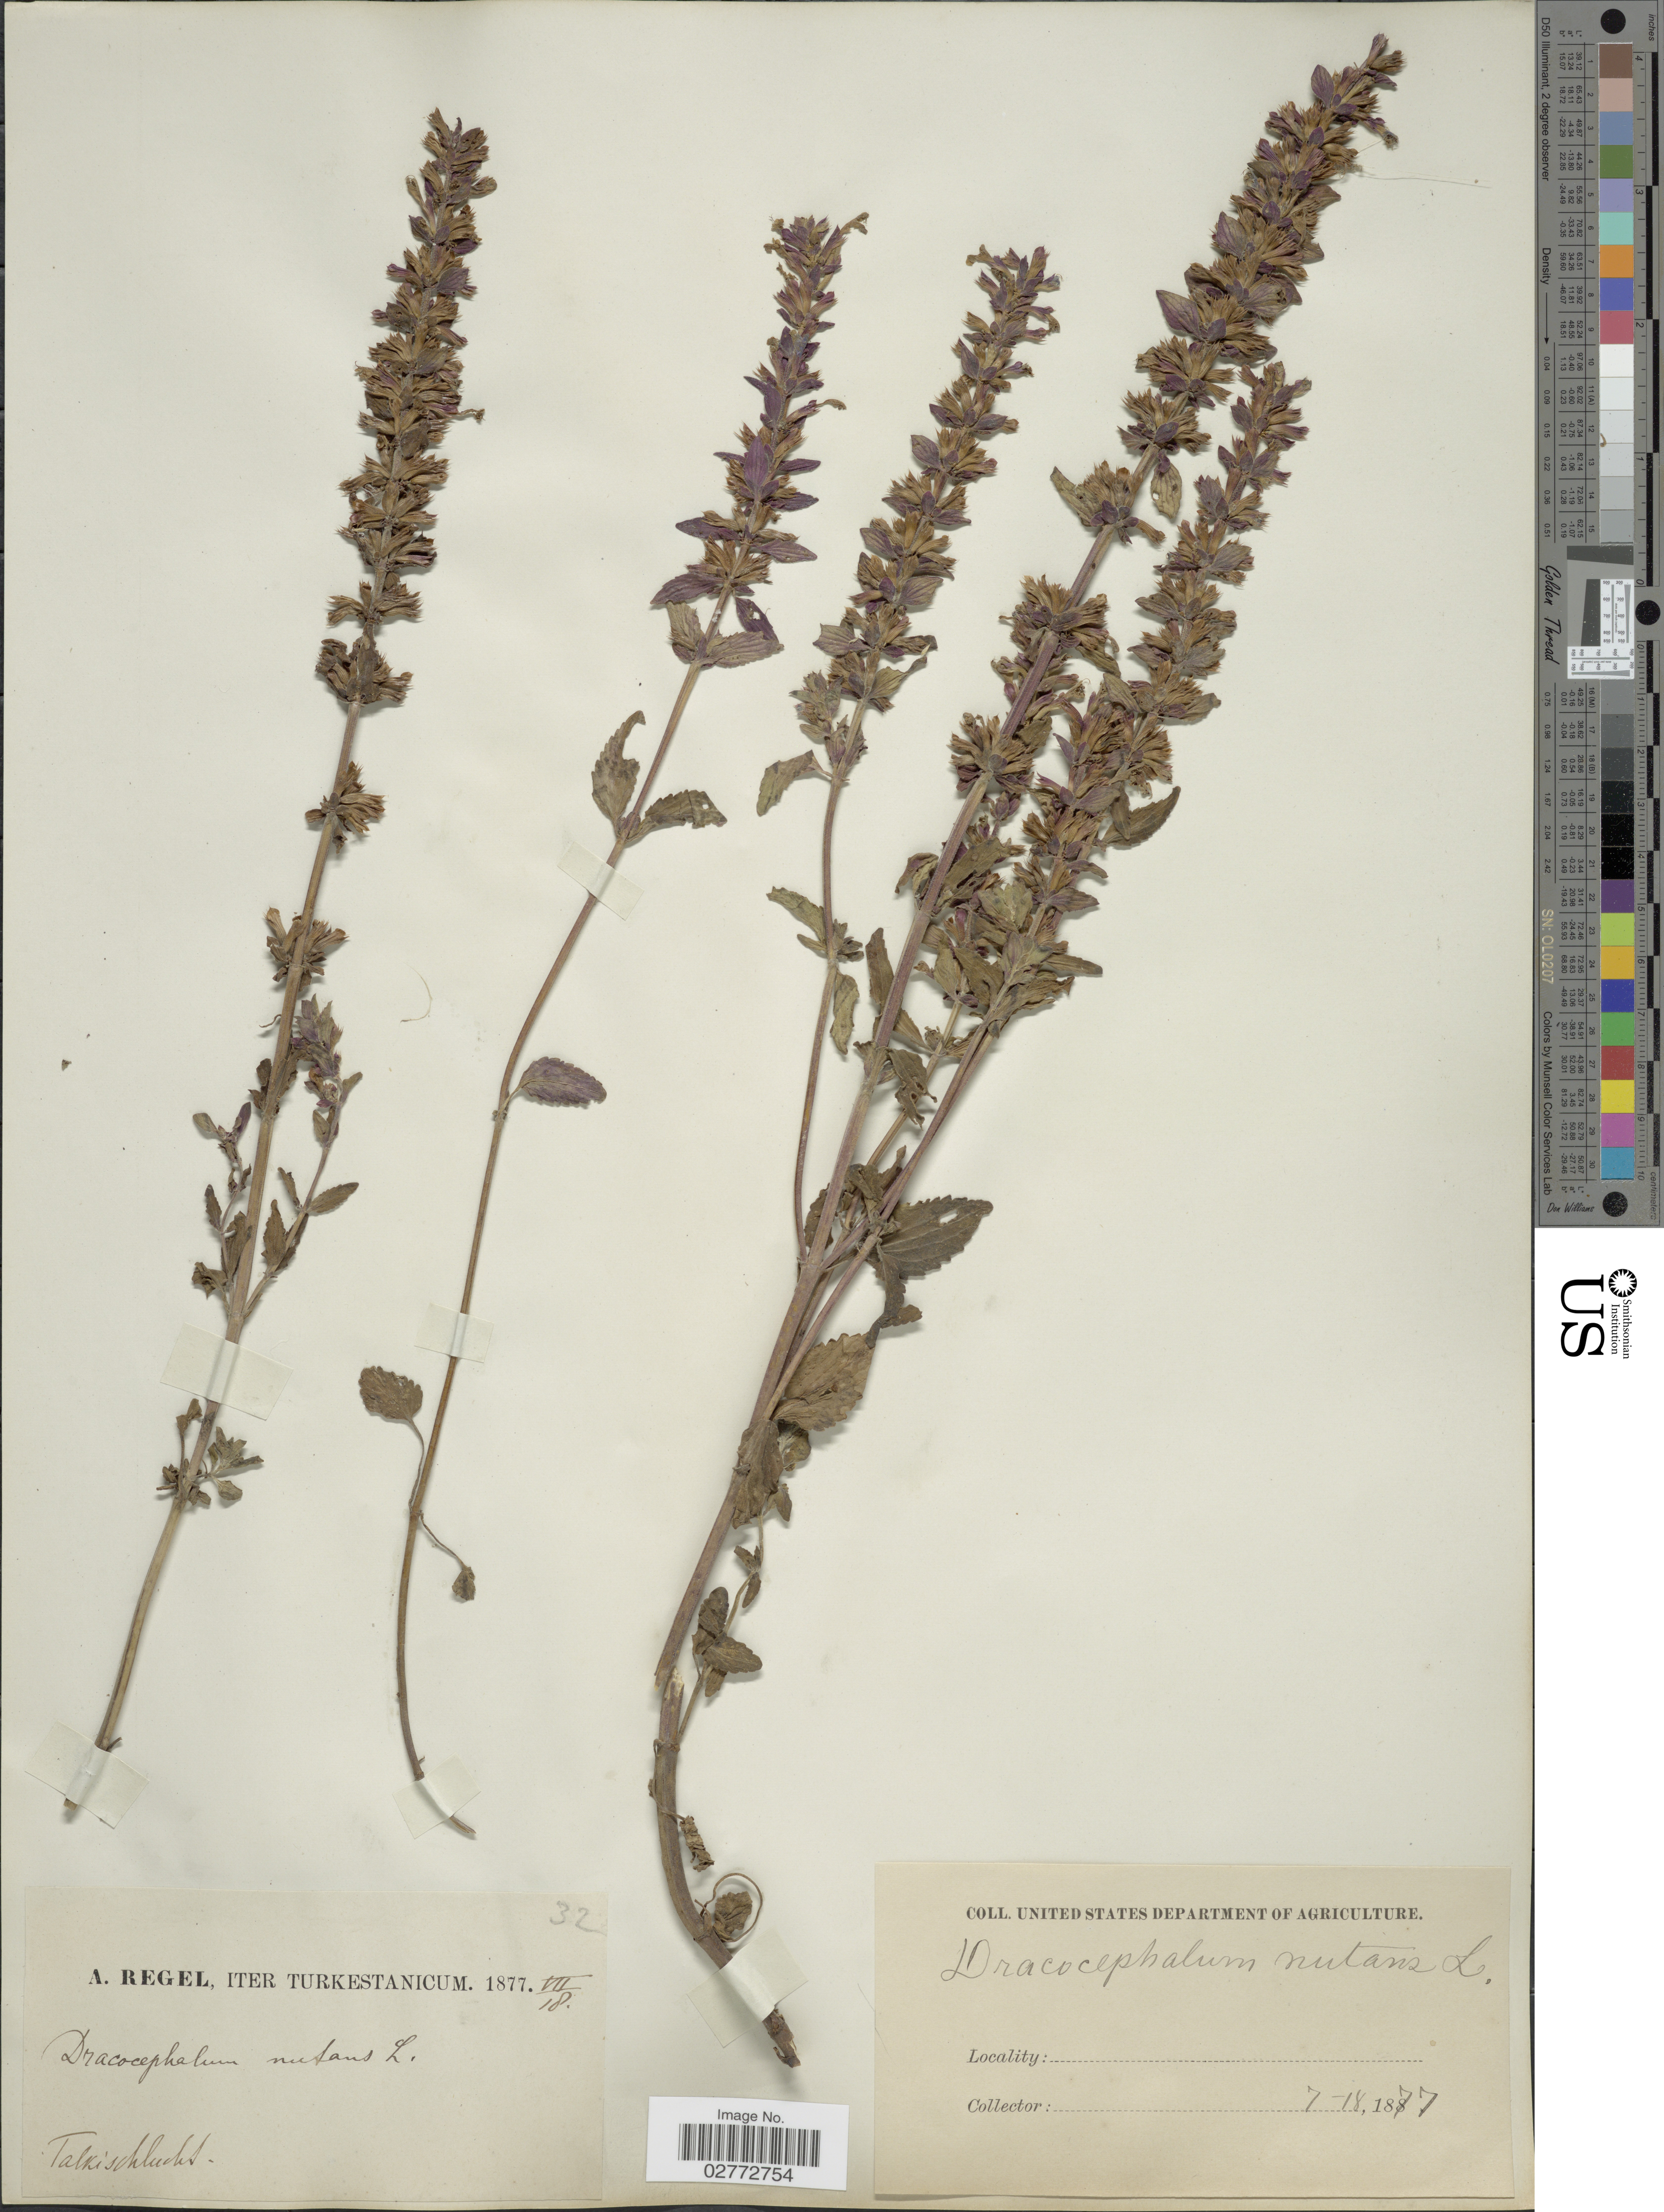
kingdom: Plantae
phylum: Tracheophyta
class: Magnoliopsida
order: Lamiales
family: Lamiaceae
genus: Dracocephalum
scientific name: Dracocephalum nutans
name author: L.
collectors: A. Regel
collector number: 32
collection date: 1877-07-18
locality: Talkischlucht. [interpreted] Iter Turkestanicum.